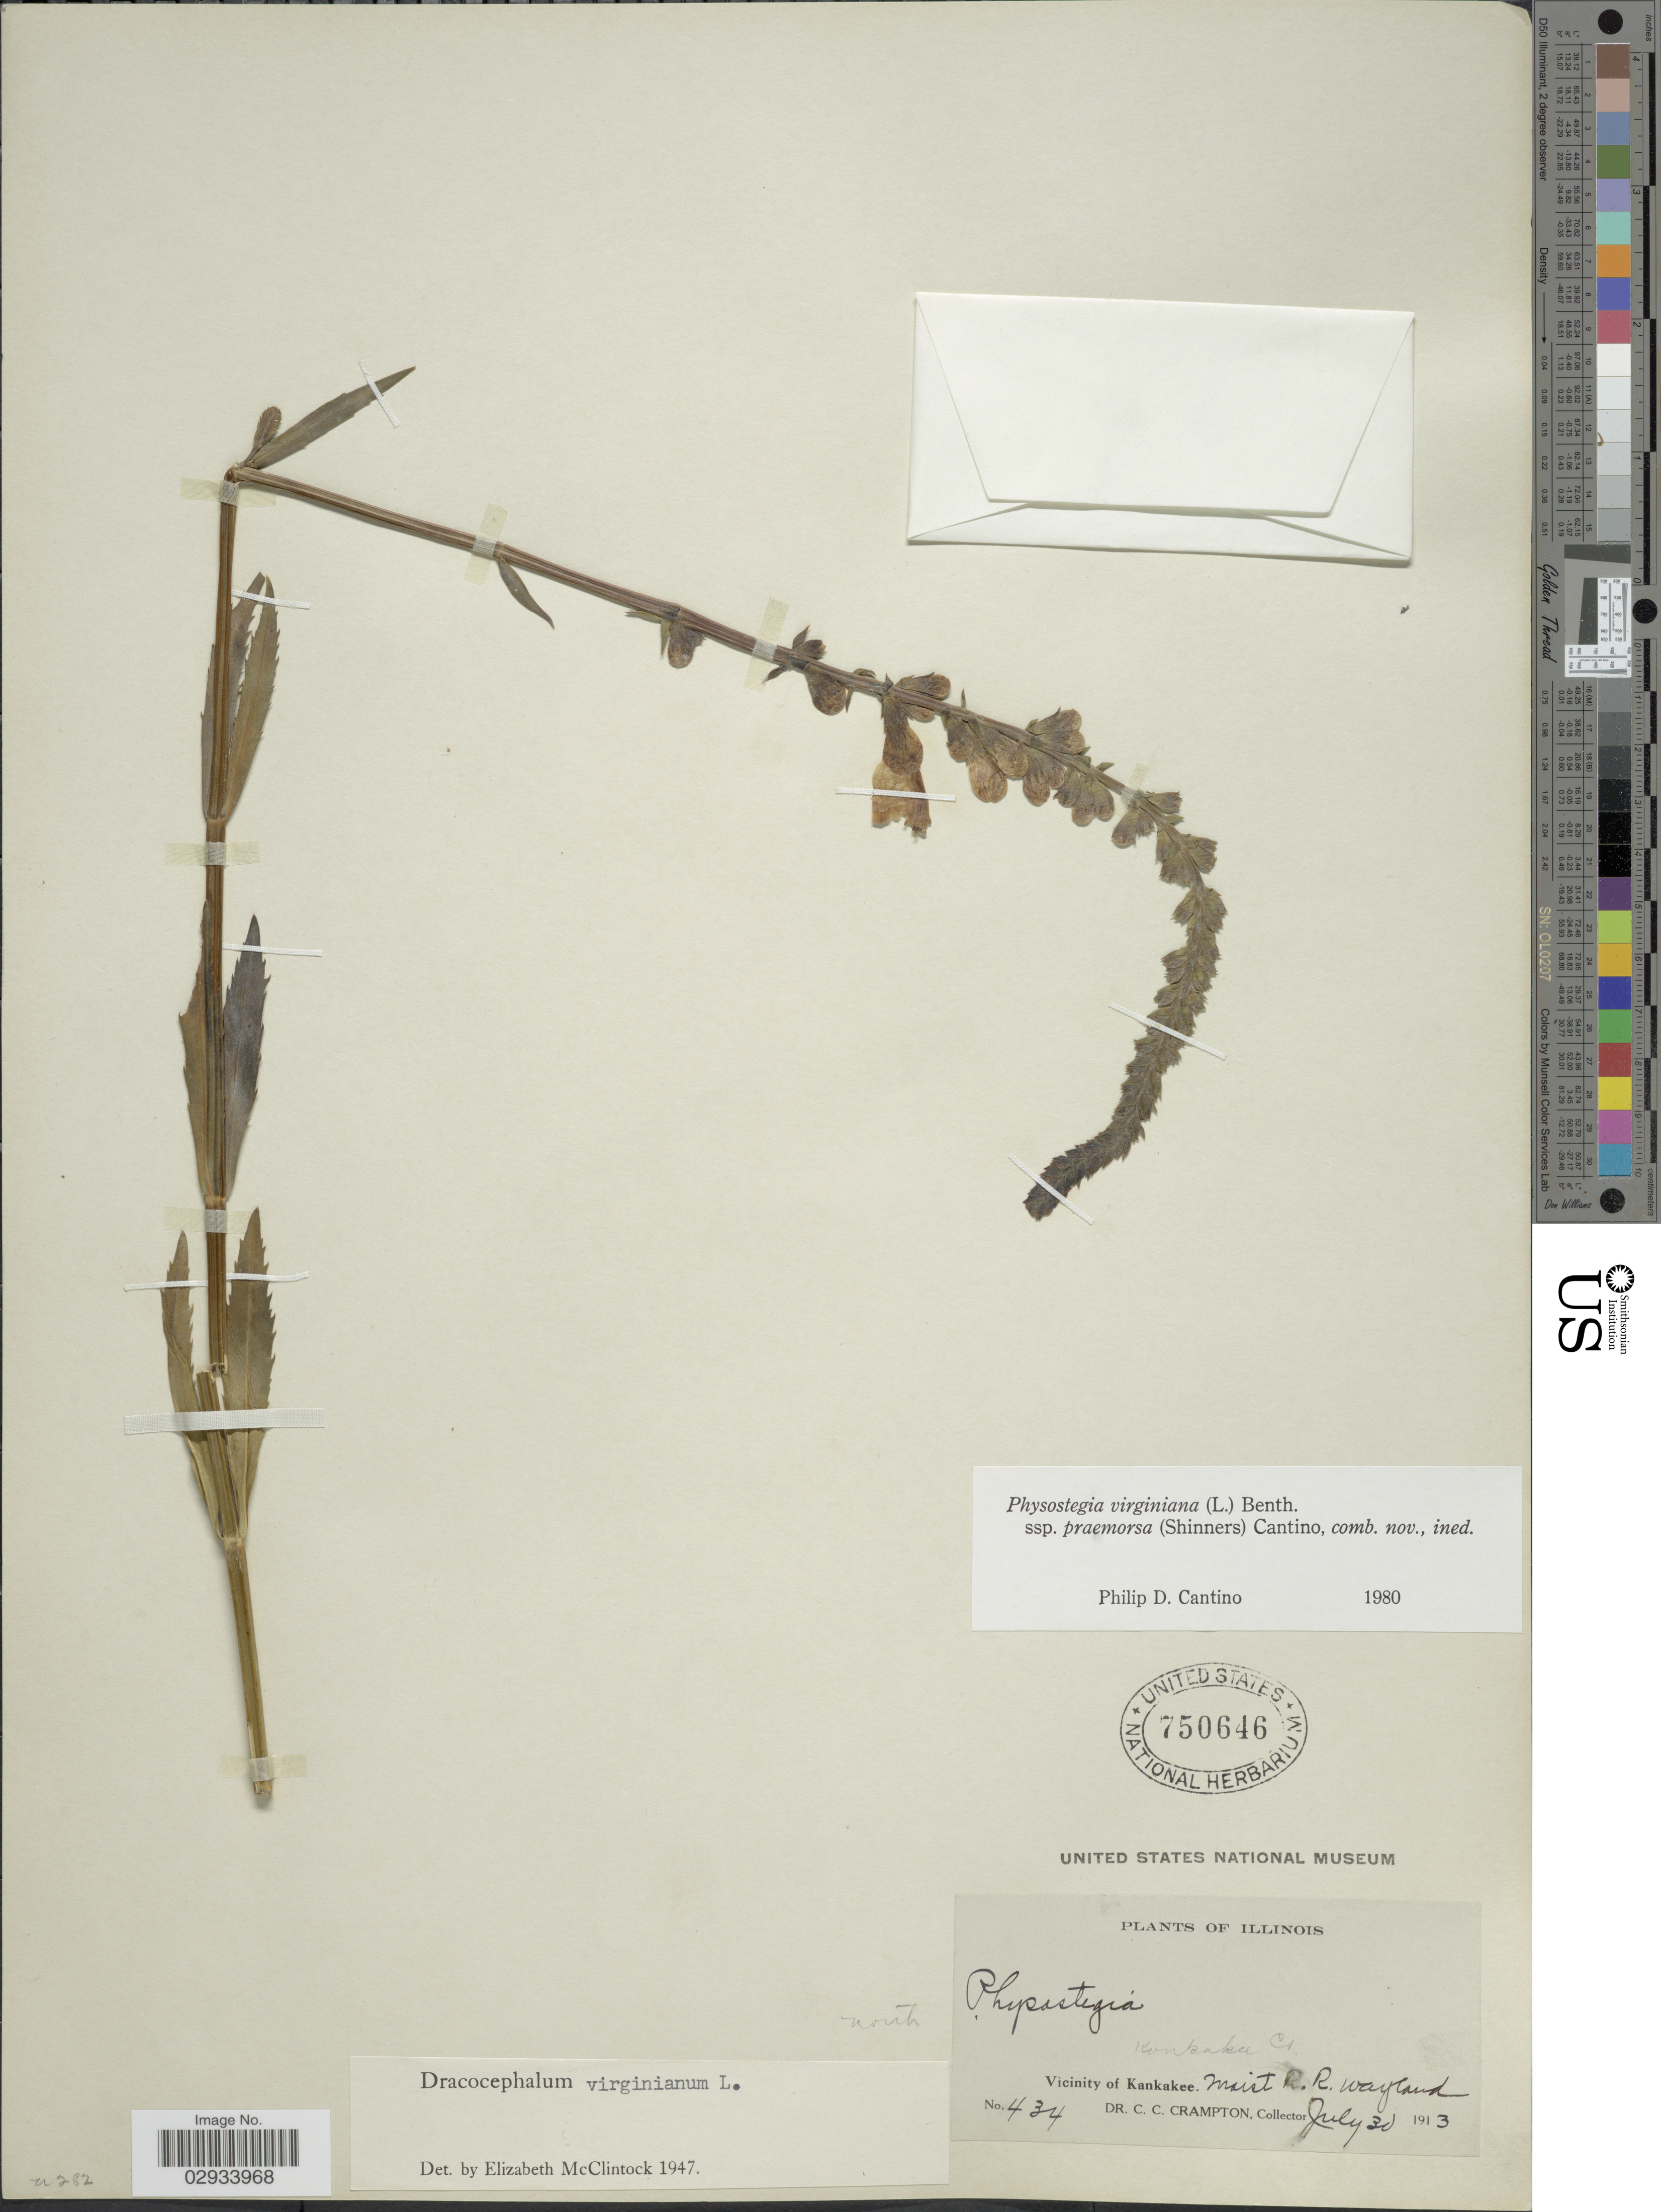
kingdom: Plantae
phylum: Tracheophyta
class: Magnoliopsida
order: Lamiales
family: Lamiaceae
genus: Physostegia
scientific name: Physostegia virginiana subsp. praemorsa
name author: (Shinners) P.D. Cantino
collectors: C. Crampton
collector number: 434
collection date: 1913-07-30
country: United States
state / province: Illinois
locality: Kankakee Co., Vicinity of Kankakee, moist R.R. wayland.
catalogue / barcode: US 750646